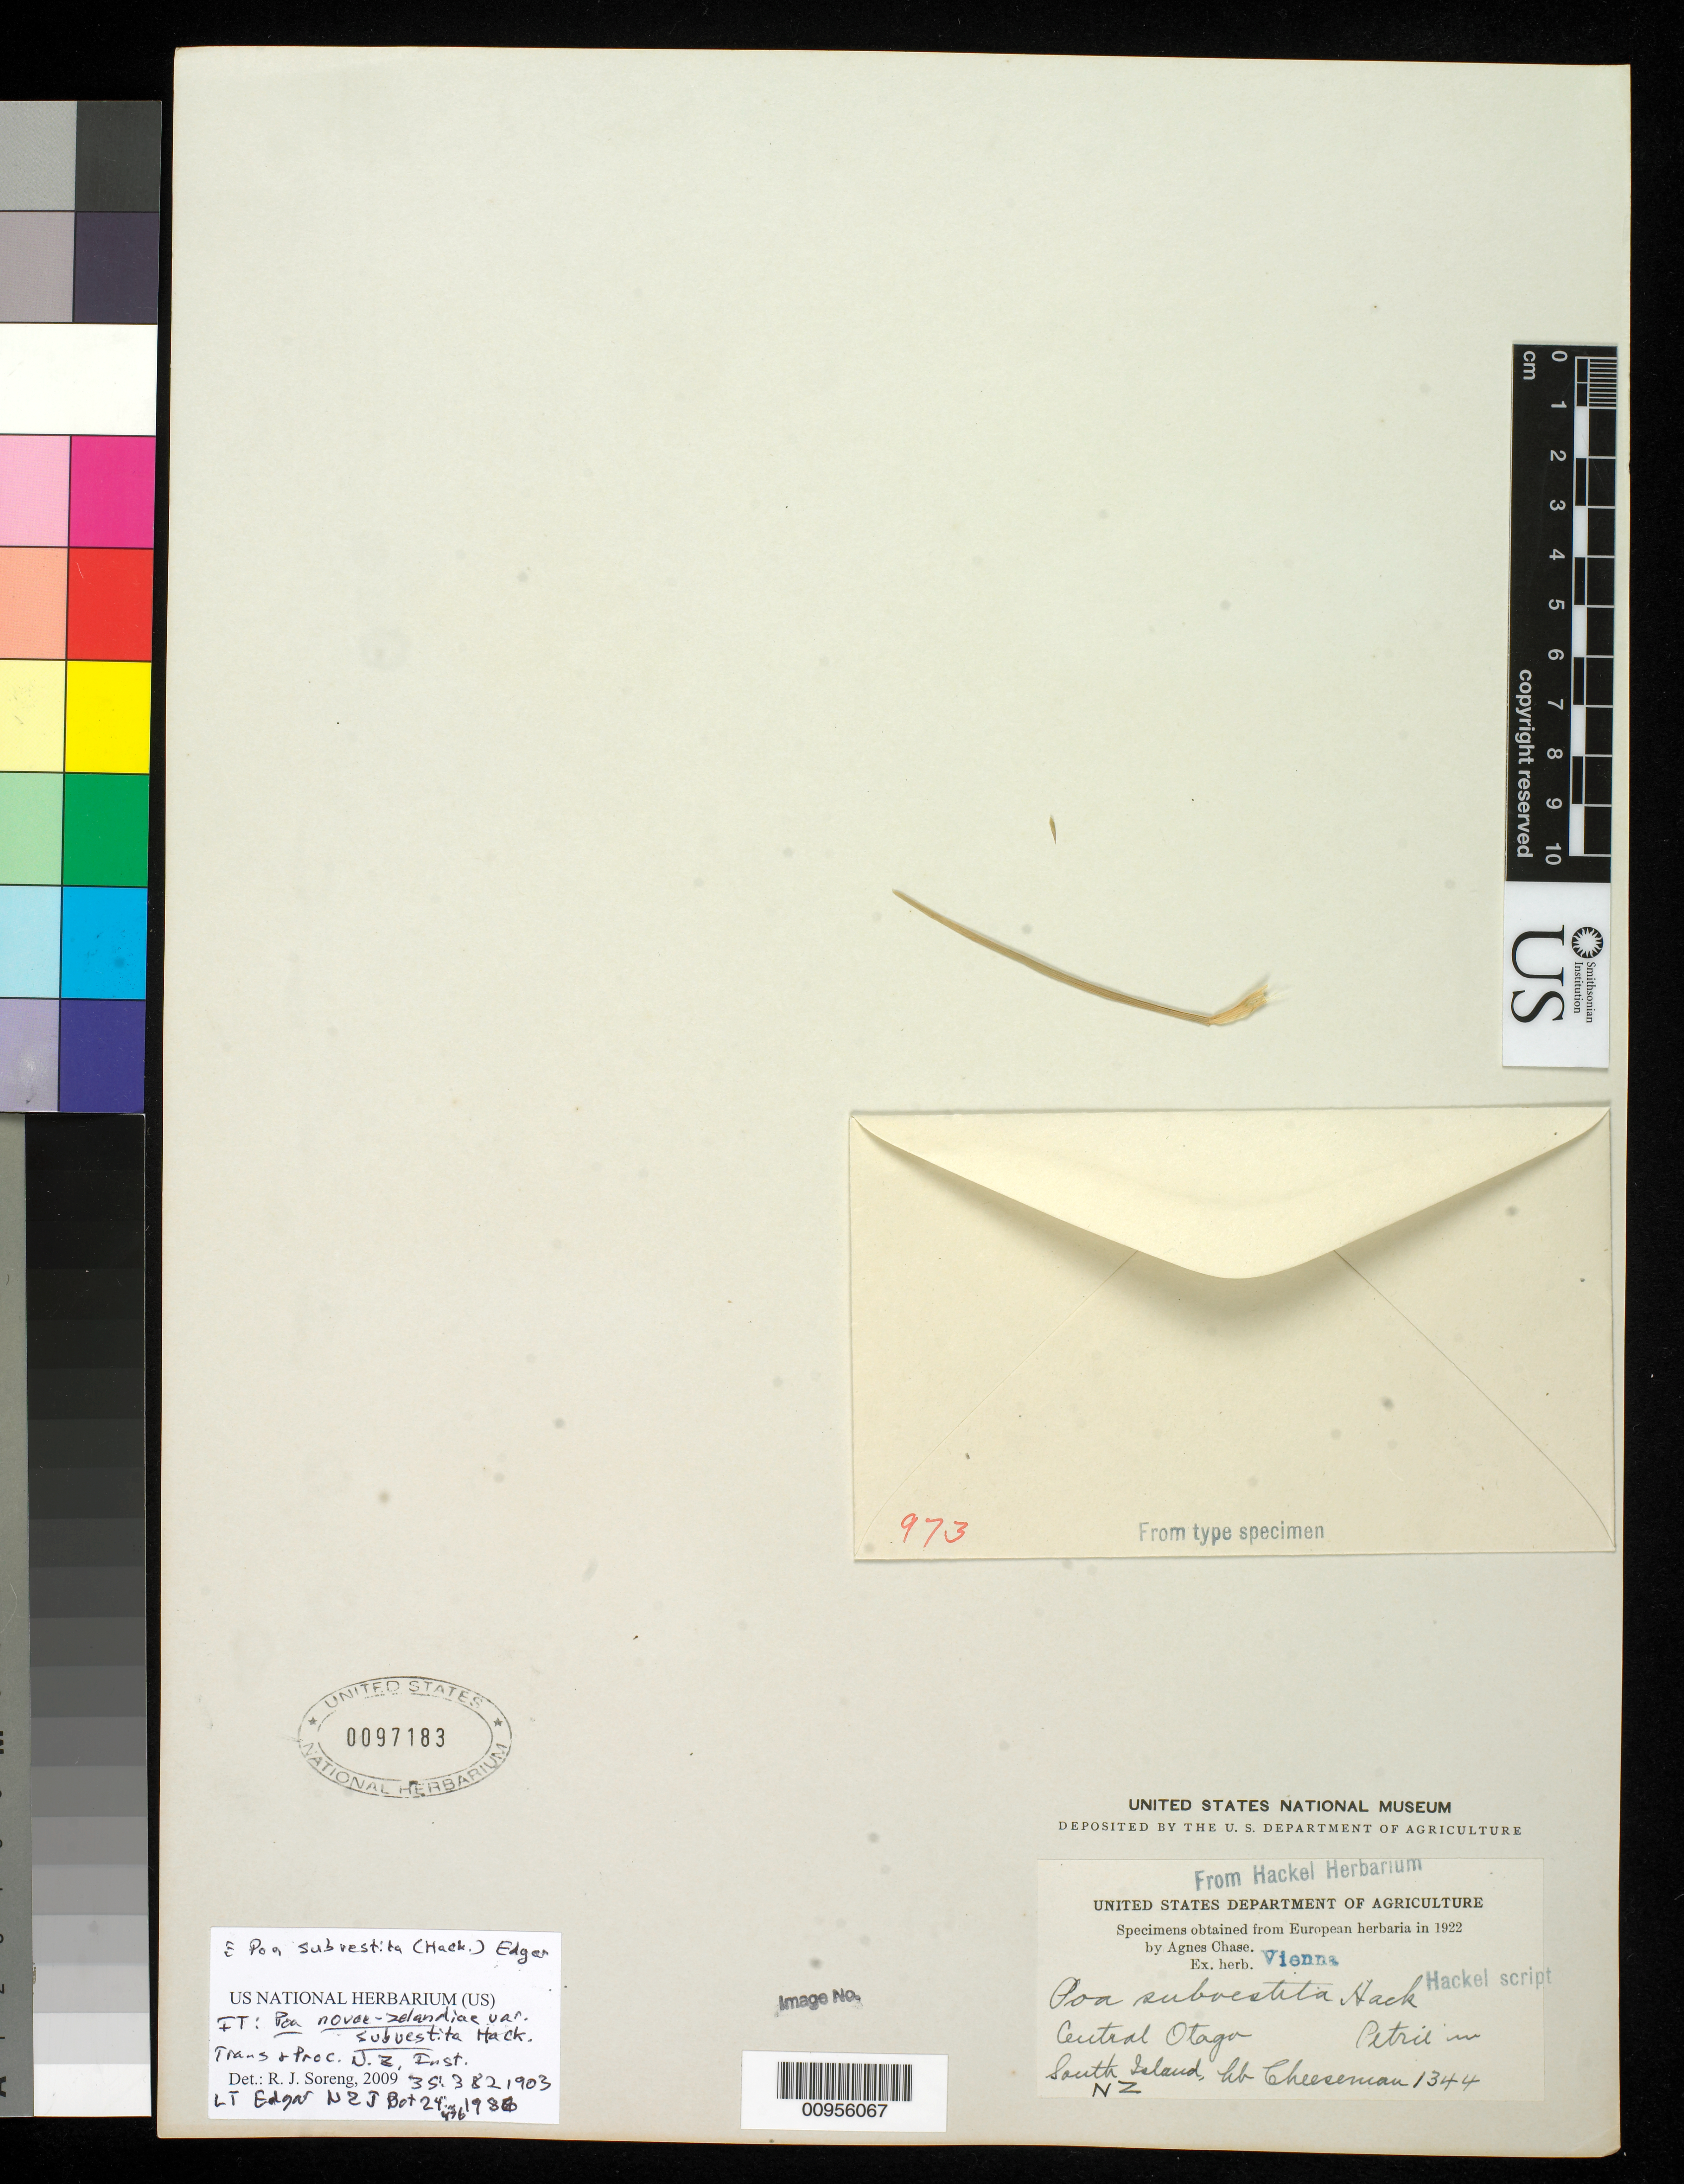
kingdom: Plantae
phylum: Tracheophyta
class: Liliopsida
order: Poales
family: Poaceae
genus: Poa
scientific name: Poa novae-zelandiae var. subvestita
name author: Hack.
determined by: Soreng, Robert J., Research Associate (BOT), Smithsonian Institution - National Museum of Natural History (UNITED STATES)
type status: Possible Syntype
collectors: D. Petrie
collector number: Herb. Cheeseman 1344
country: New Zealand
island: South Island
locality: Central Otago.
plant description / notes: Fragmentary material of type (?) specimen ex herb. Hackel (Vienna). Lectotype is Cockayne s.n. as designated by Edgar, New Zealand J. Bot. 24: 436 (1986).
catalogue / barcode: US 97183